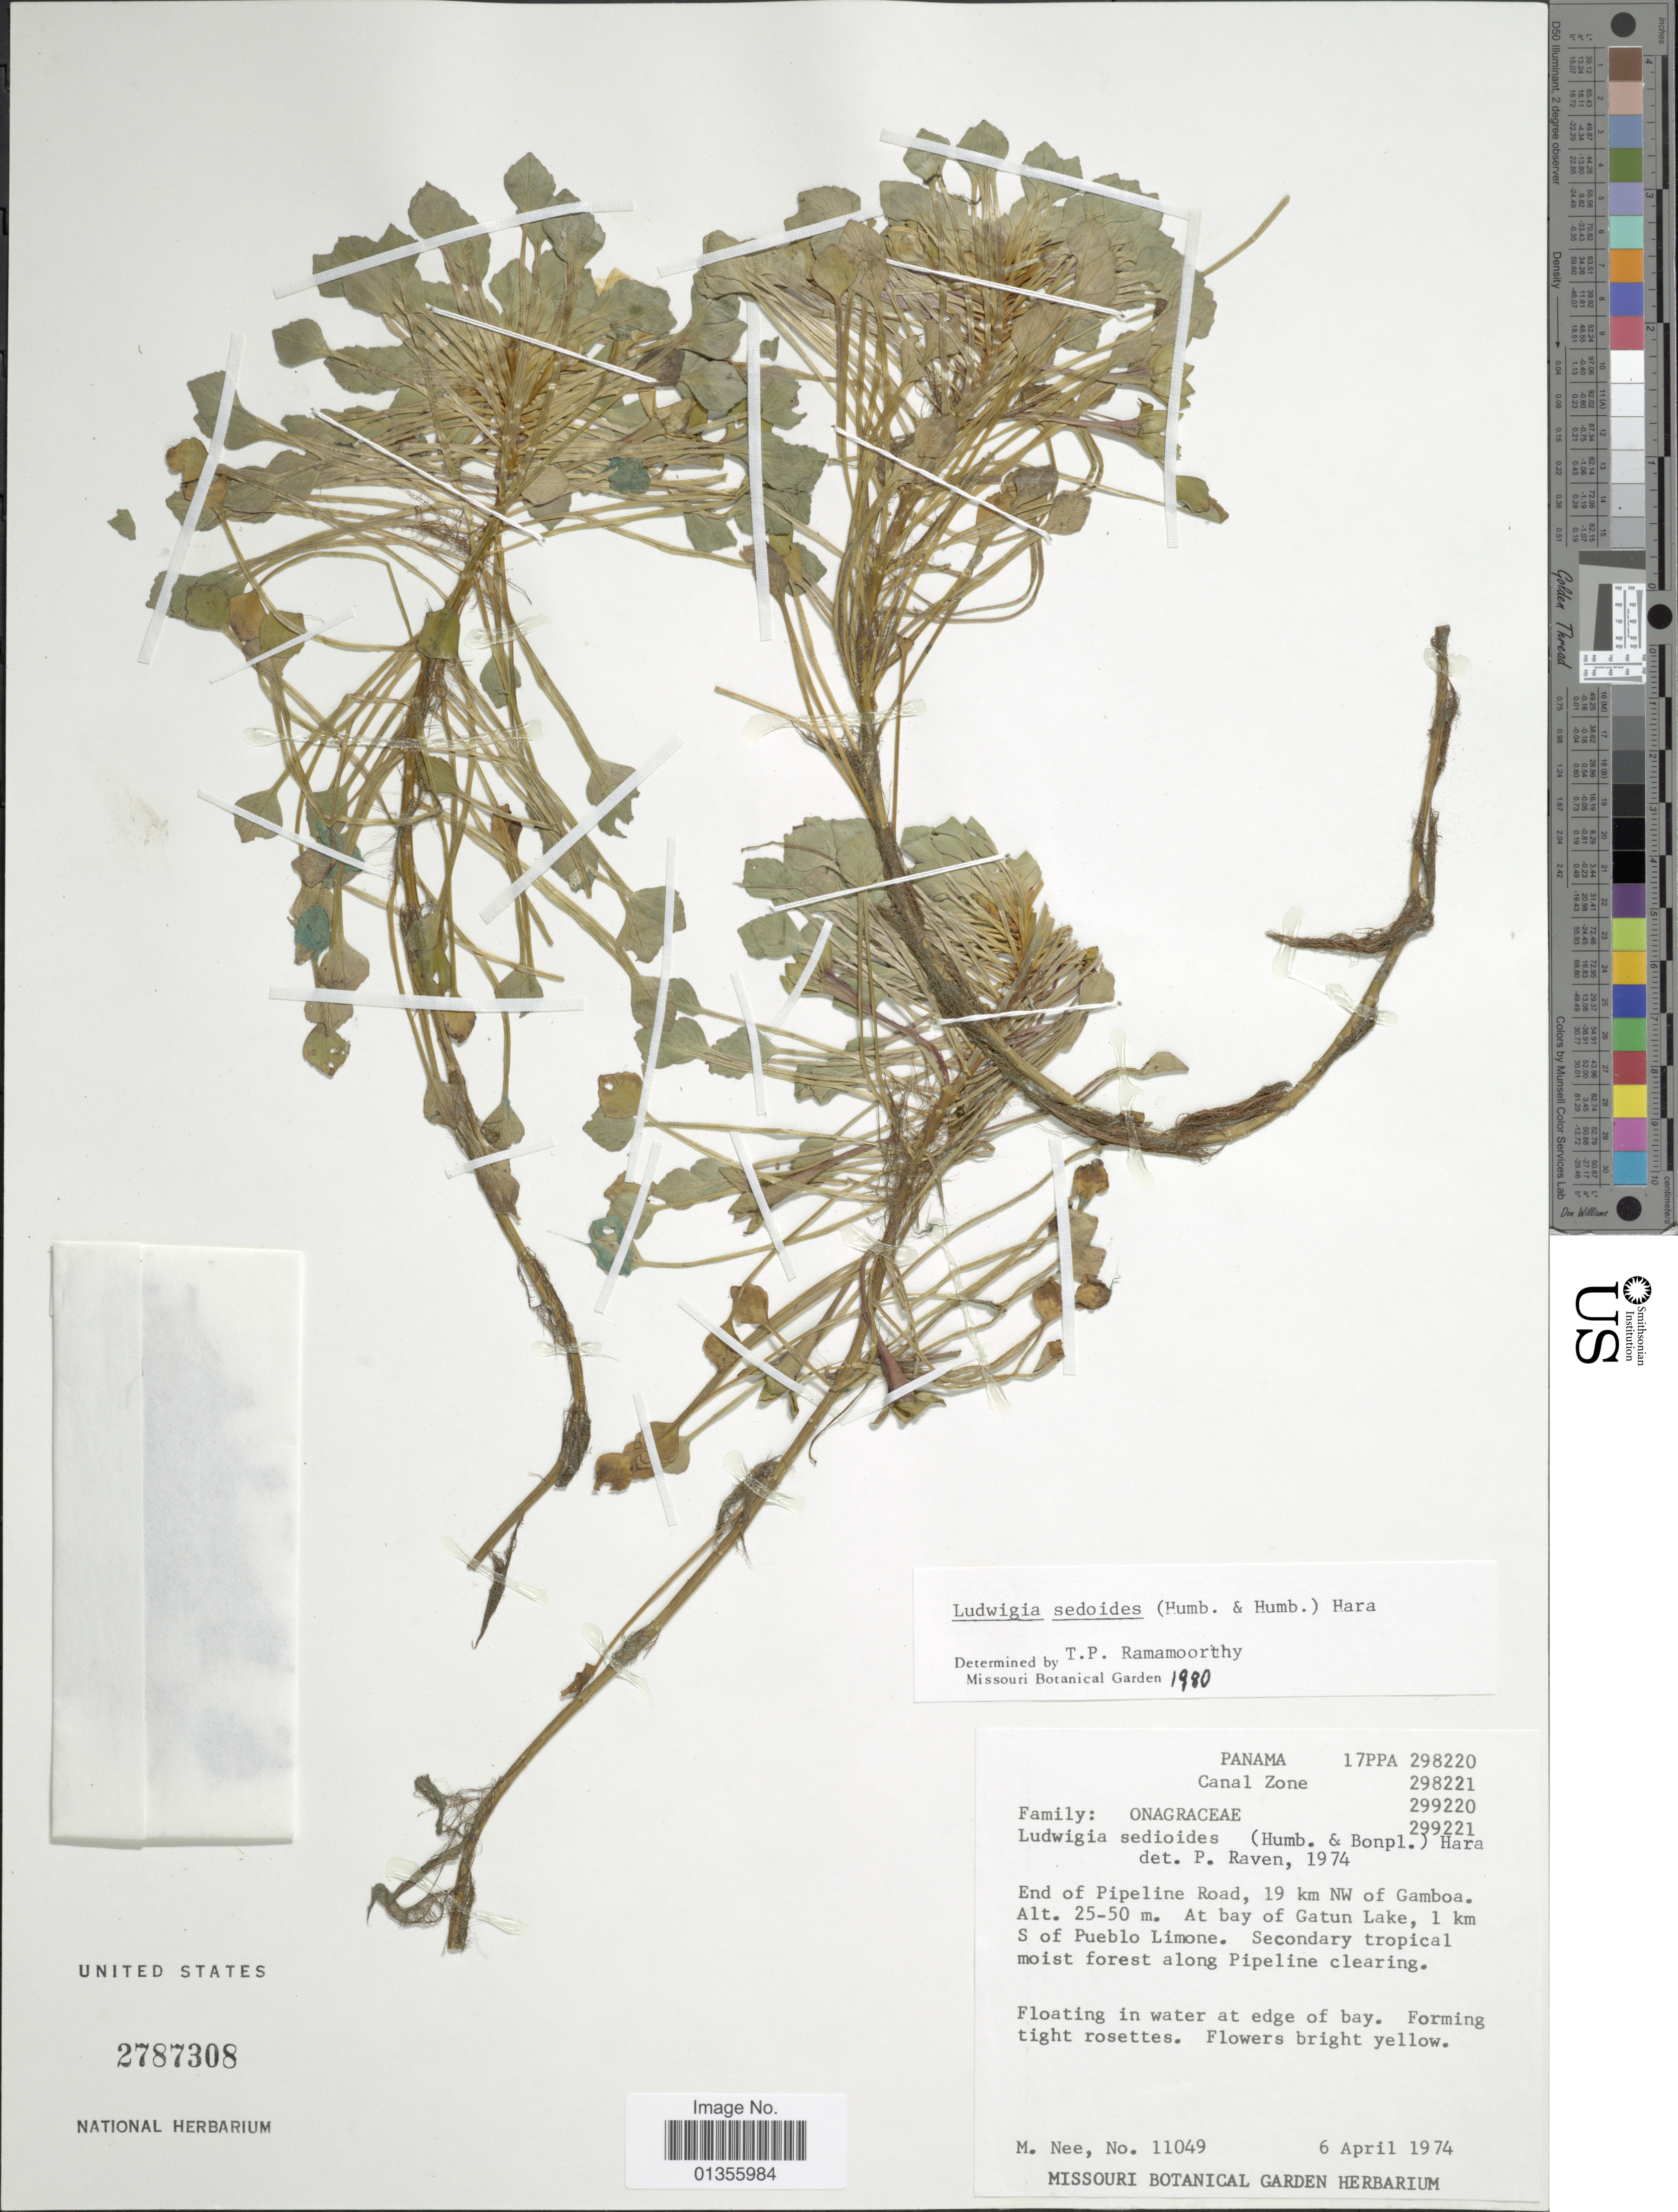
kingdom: Plantae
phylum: Tracheophyta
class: Magnoliopsida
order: Myrtales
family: Onagraceae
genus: Ludwigia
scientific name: Ludwigia sedoides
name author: (Humb. & Bonpl.) H. Hara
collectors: M. Nee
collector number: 11049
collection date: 1974-04-06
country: Panama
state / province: Colón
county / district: Canal Zone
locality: Canal Zone. End of Pipeline Road, 19 km NW of Gamboa. At bay of Gatun Lake, 1 km S of Pueblo Limone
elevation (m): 25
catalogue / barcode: US 2787308